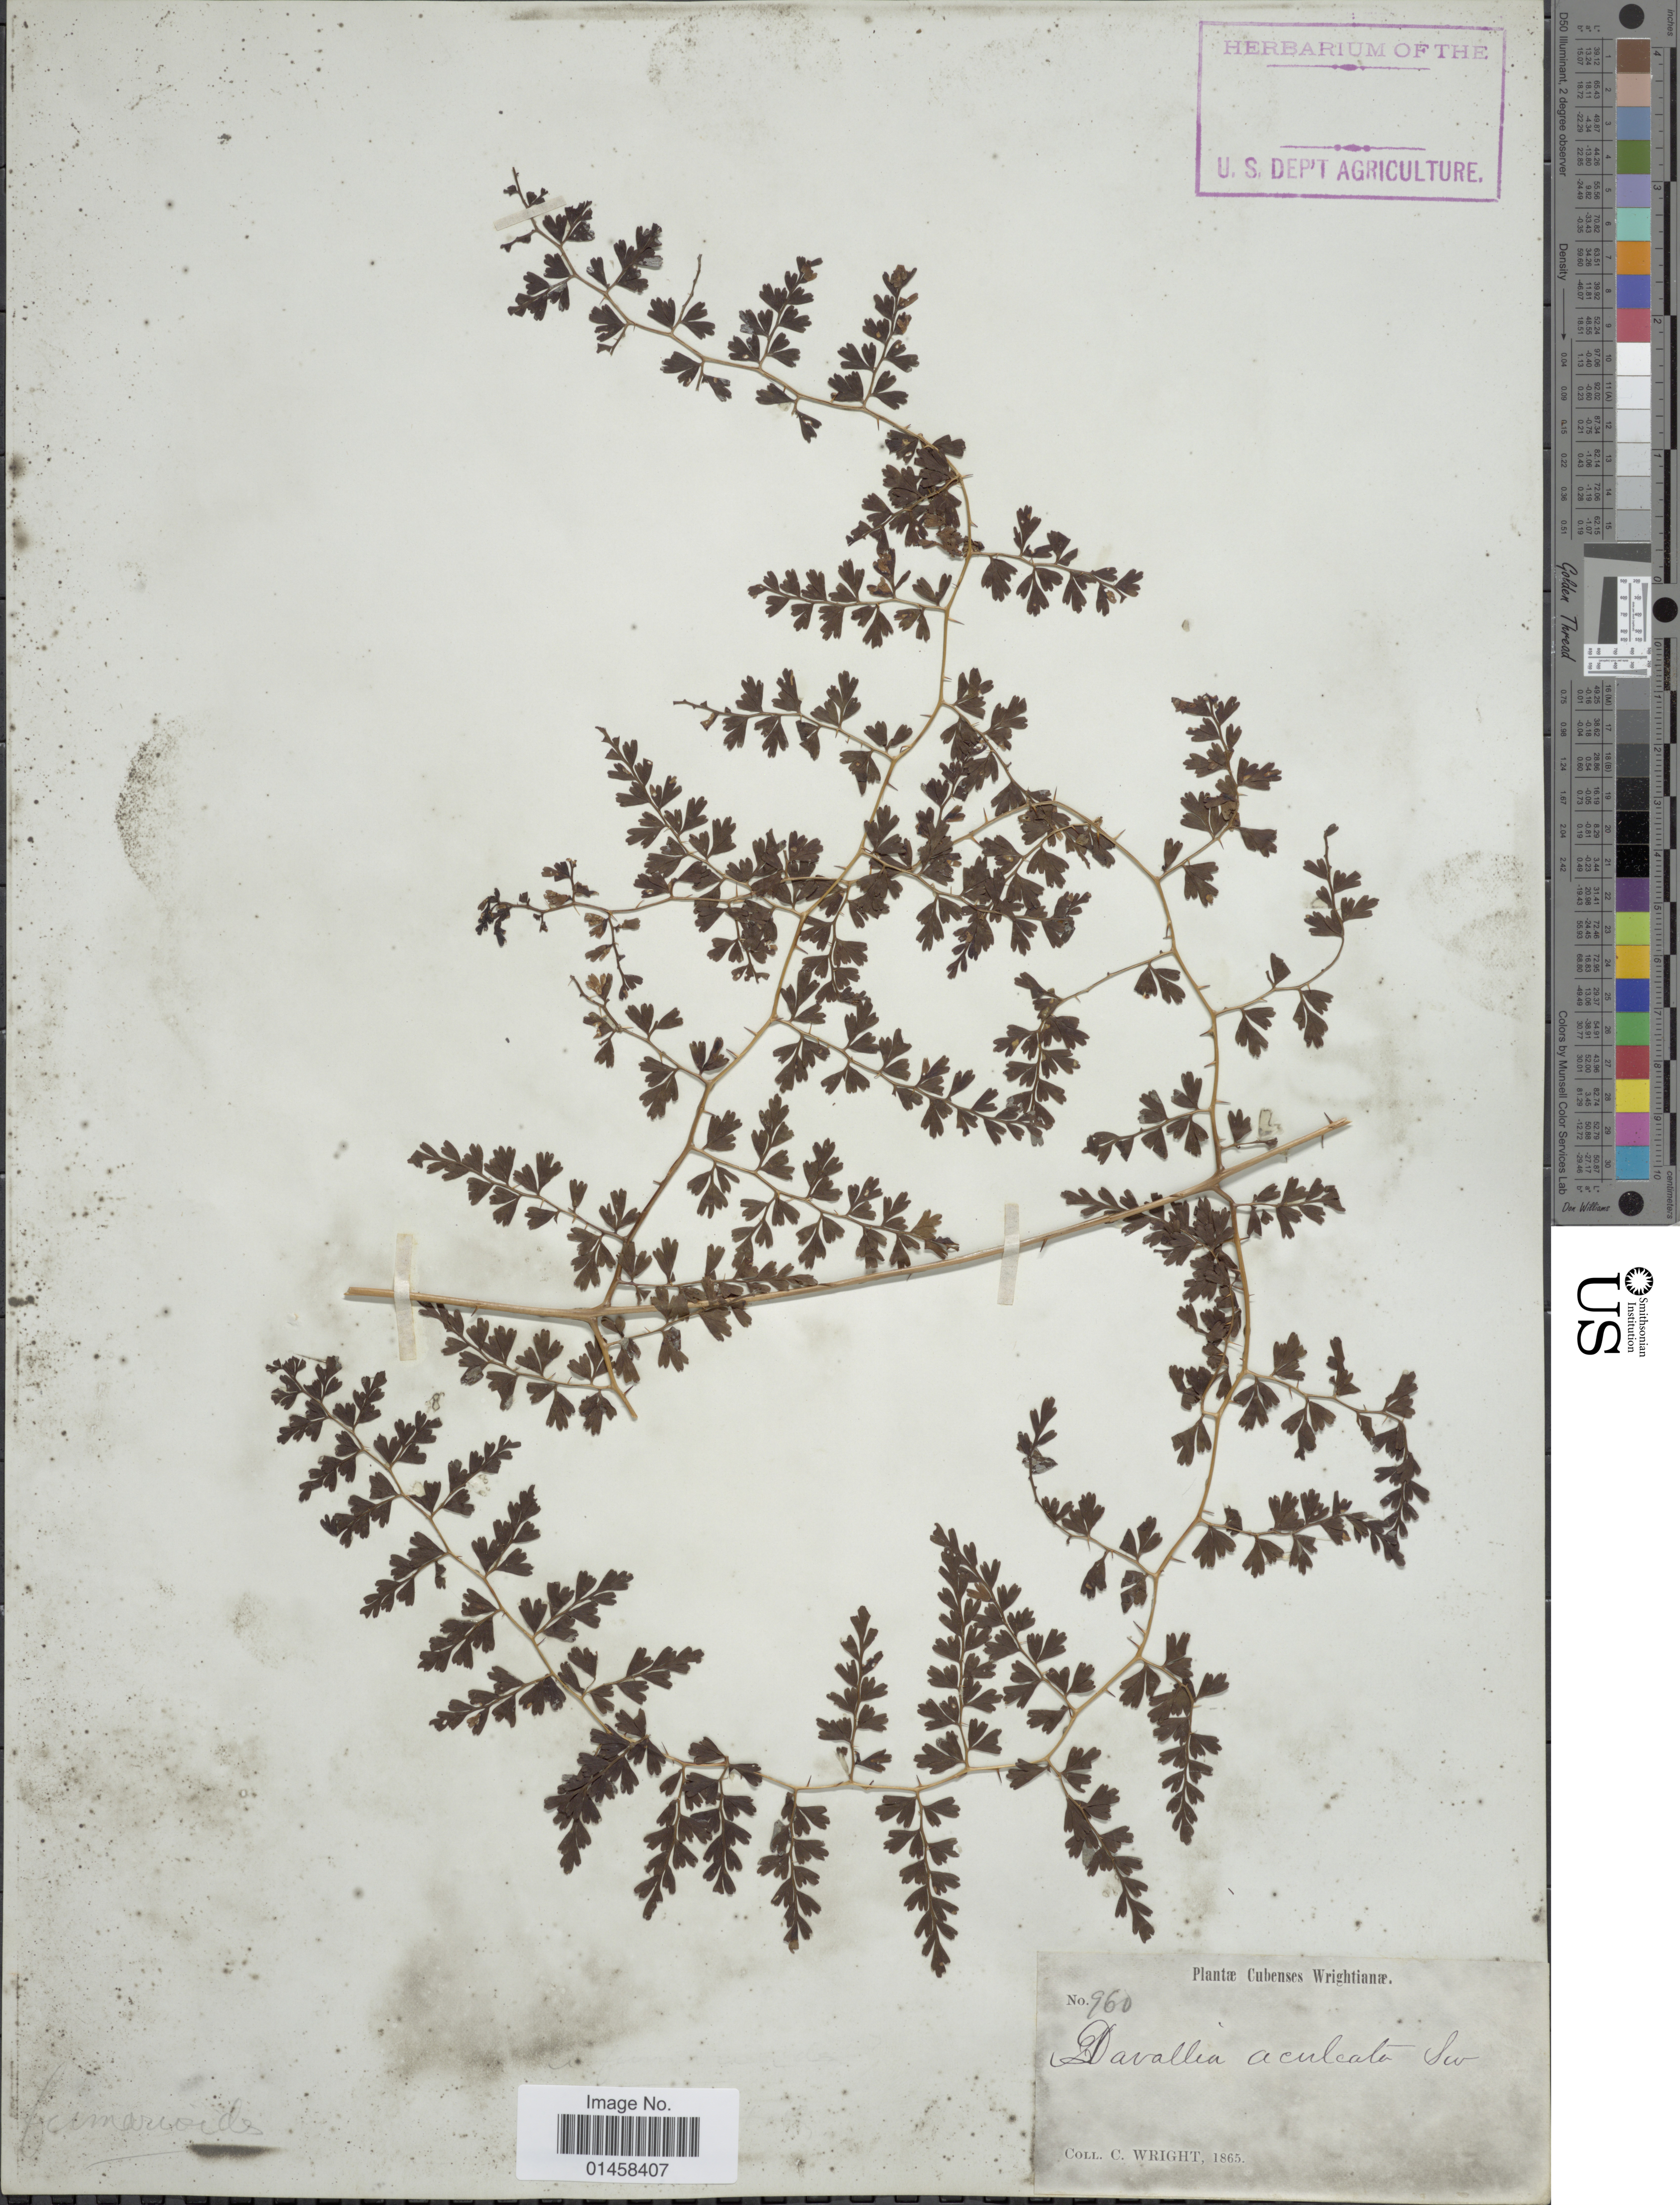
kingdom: Plantae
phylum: Tracheophyta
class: Polypodiopsida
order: Polypodiales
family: Lindsaeaceae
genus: Odontosoria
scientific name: Odontosoria aculeata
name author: (L.) J. Sm.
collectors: C. Wright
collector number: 960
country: Cuba